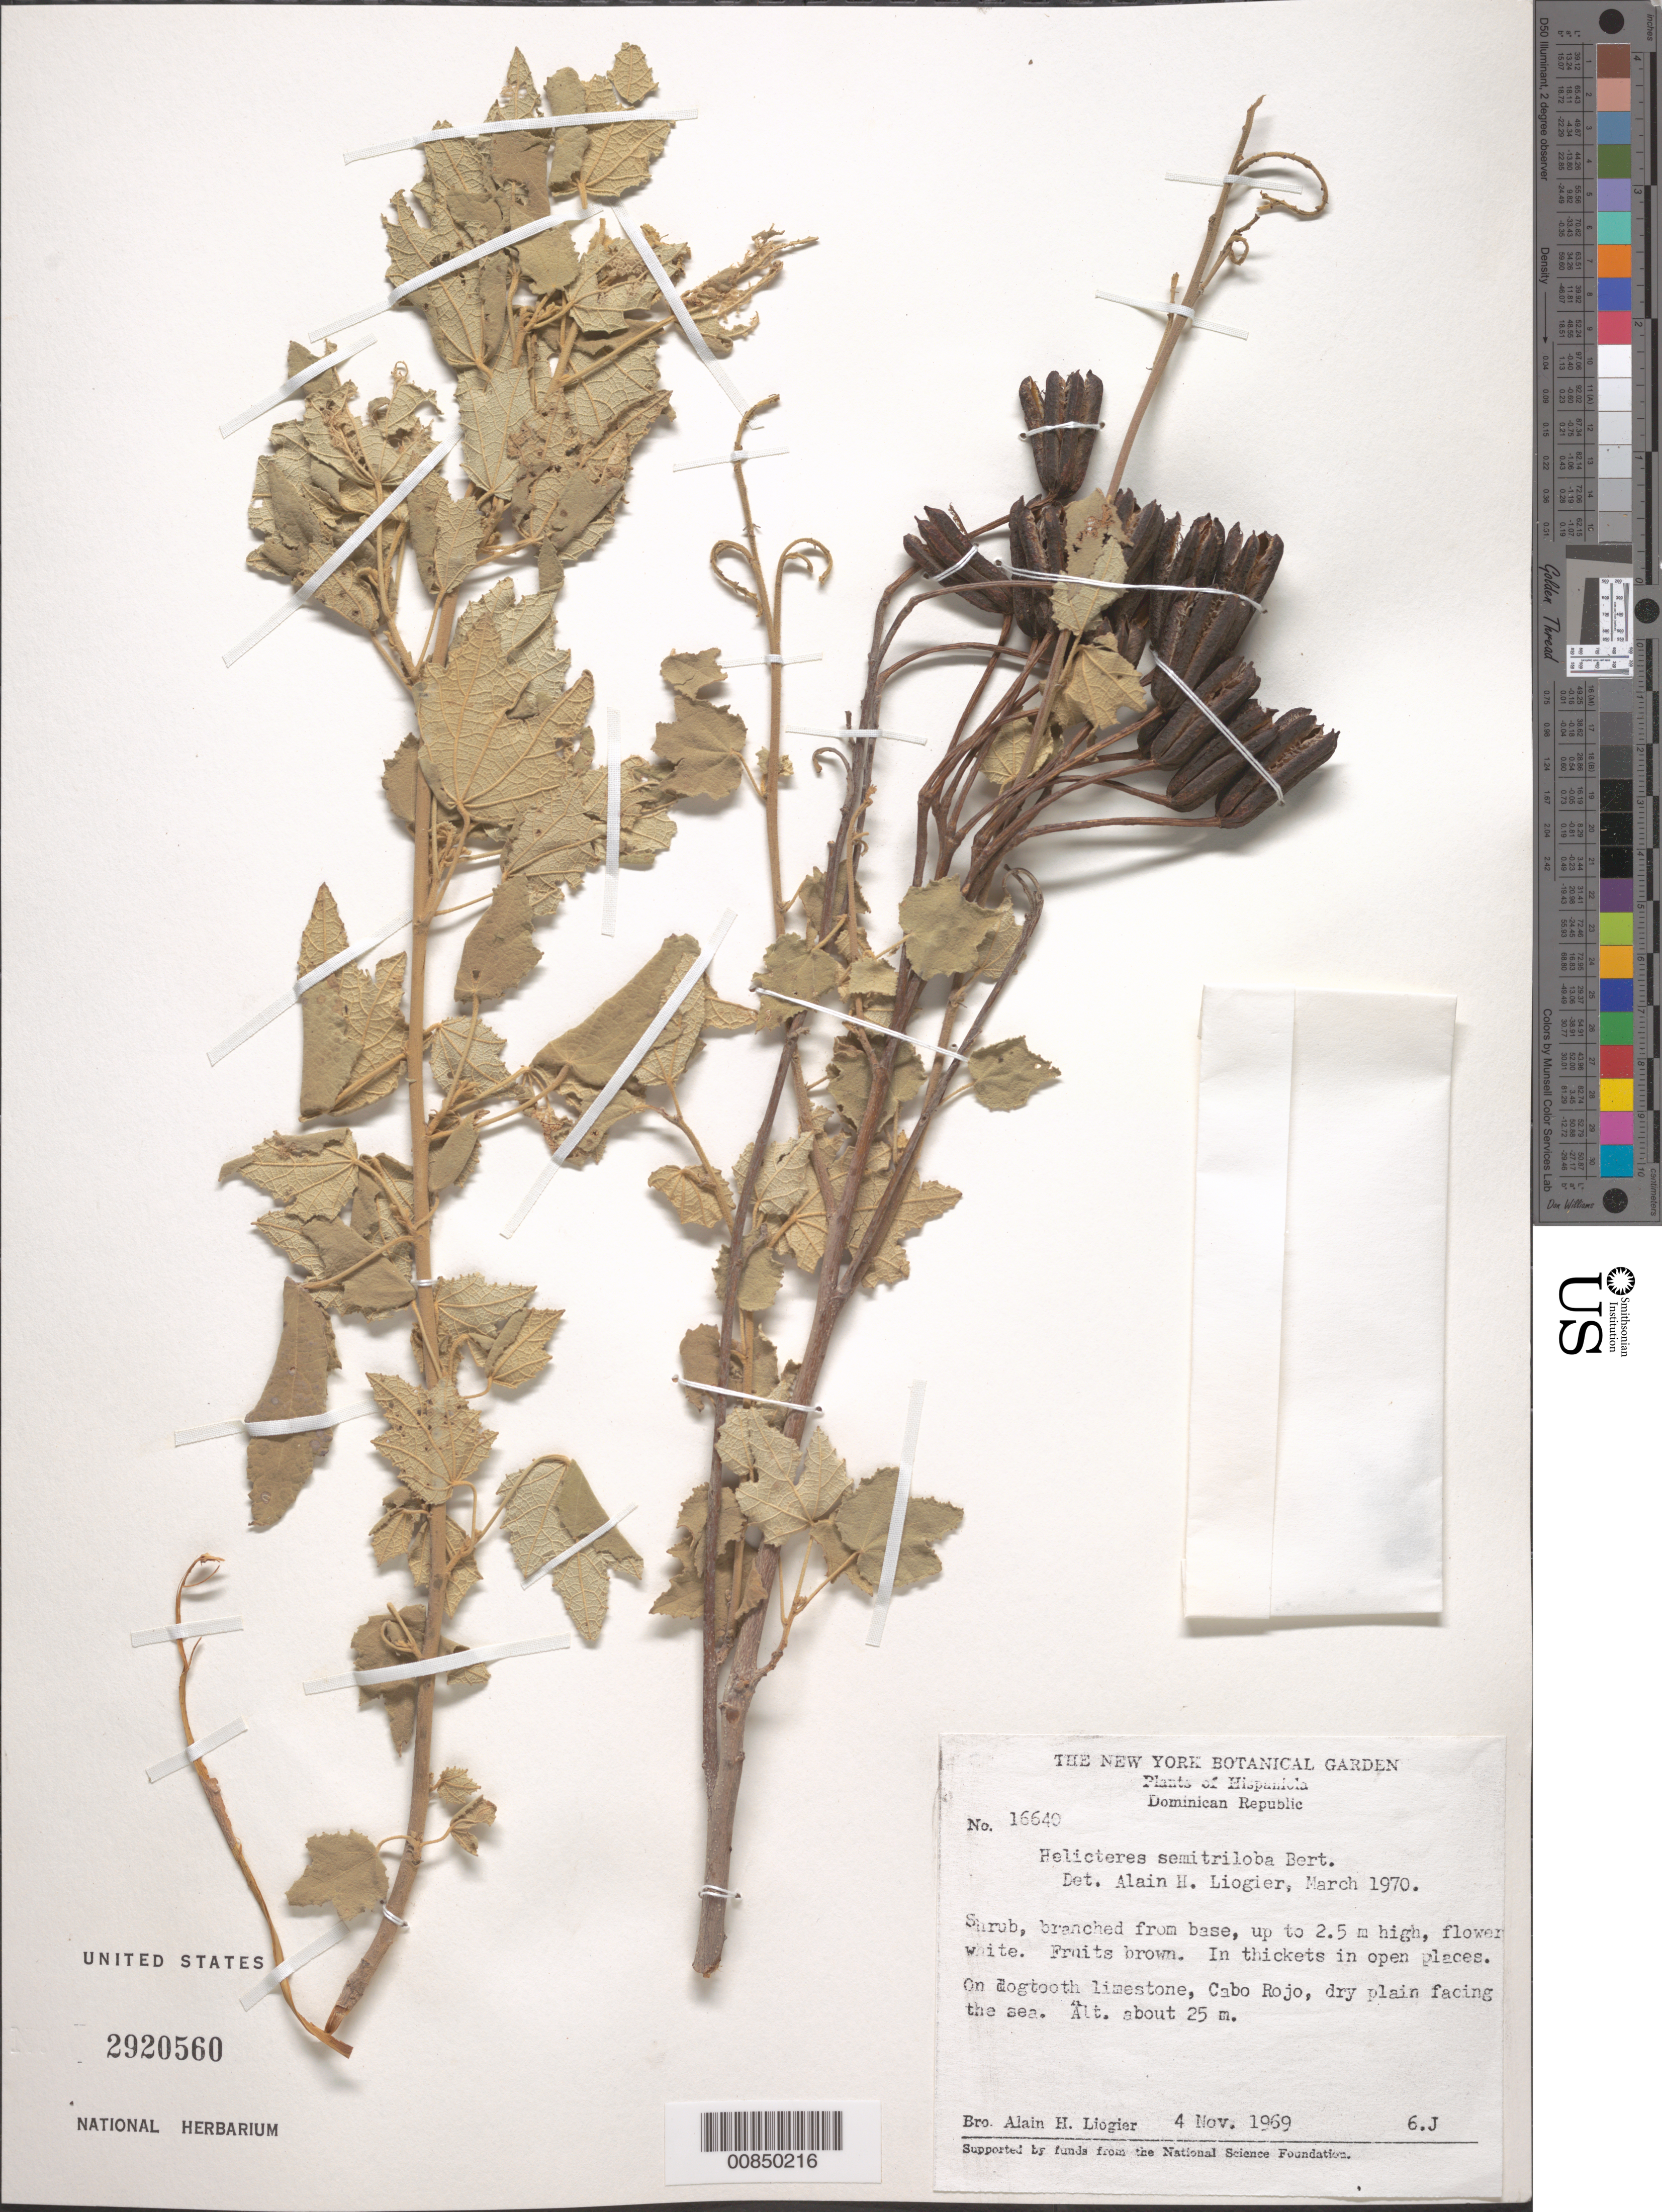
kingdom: Plantae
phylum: Tracheophyta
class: Magnoliopsida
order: Malvales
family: Malvaceae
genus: Helicteres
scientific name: Helicteres semitriloba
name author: Bertero ex DC.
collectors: A. H. Liogier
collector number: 16640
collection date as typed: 04 Nov 1969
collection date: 1969-11-04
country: Dominican Republic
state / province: Pedernales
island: Hispaniola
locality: Cabo Rojo, plain facing the sea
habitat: In thickets in open places on dogtooth limestone on dry plain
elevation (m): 25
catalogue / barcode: US 2920560